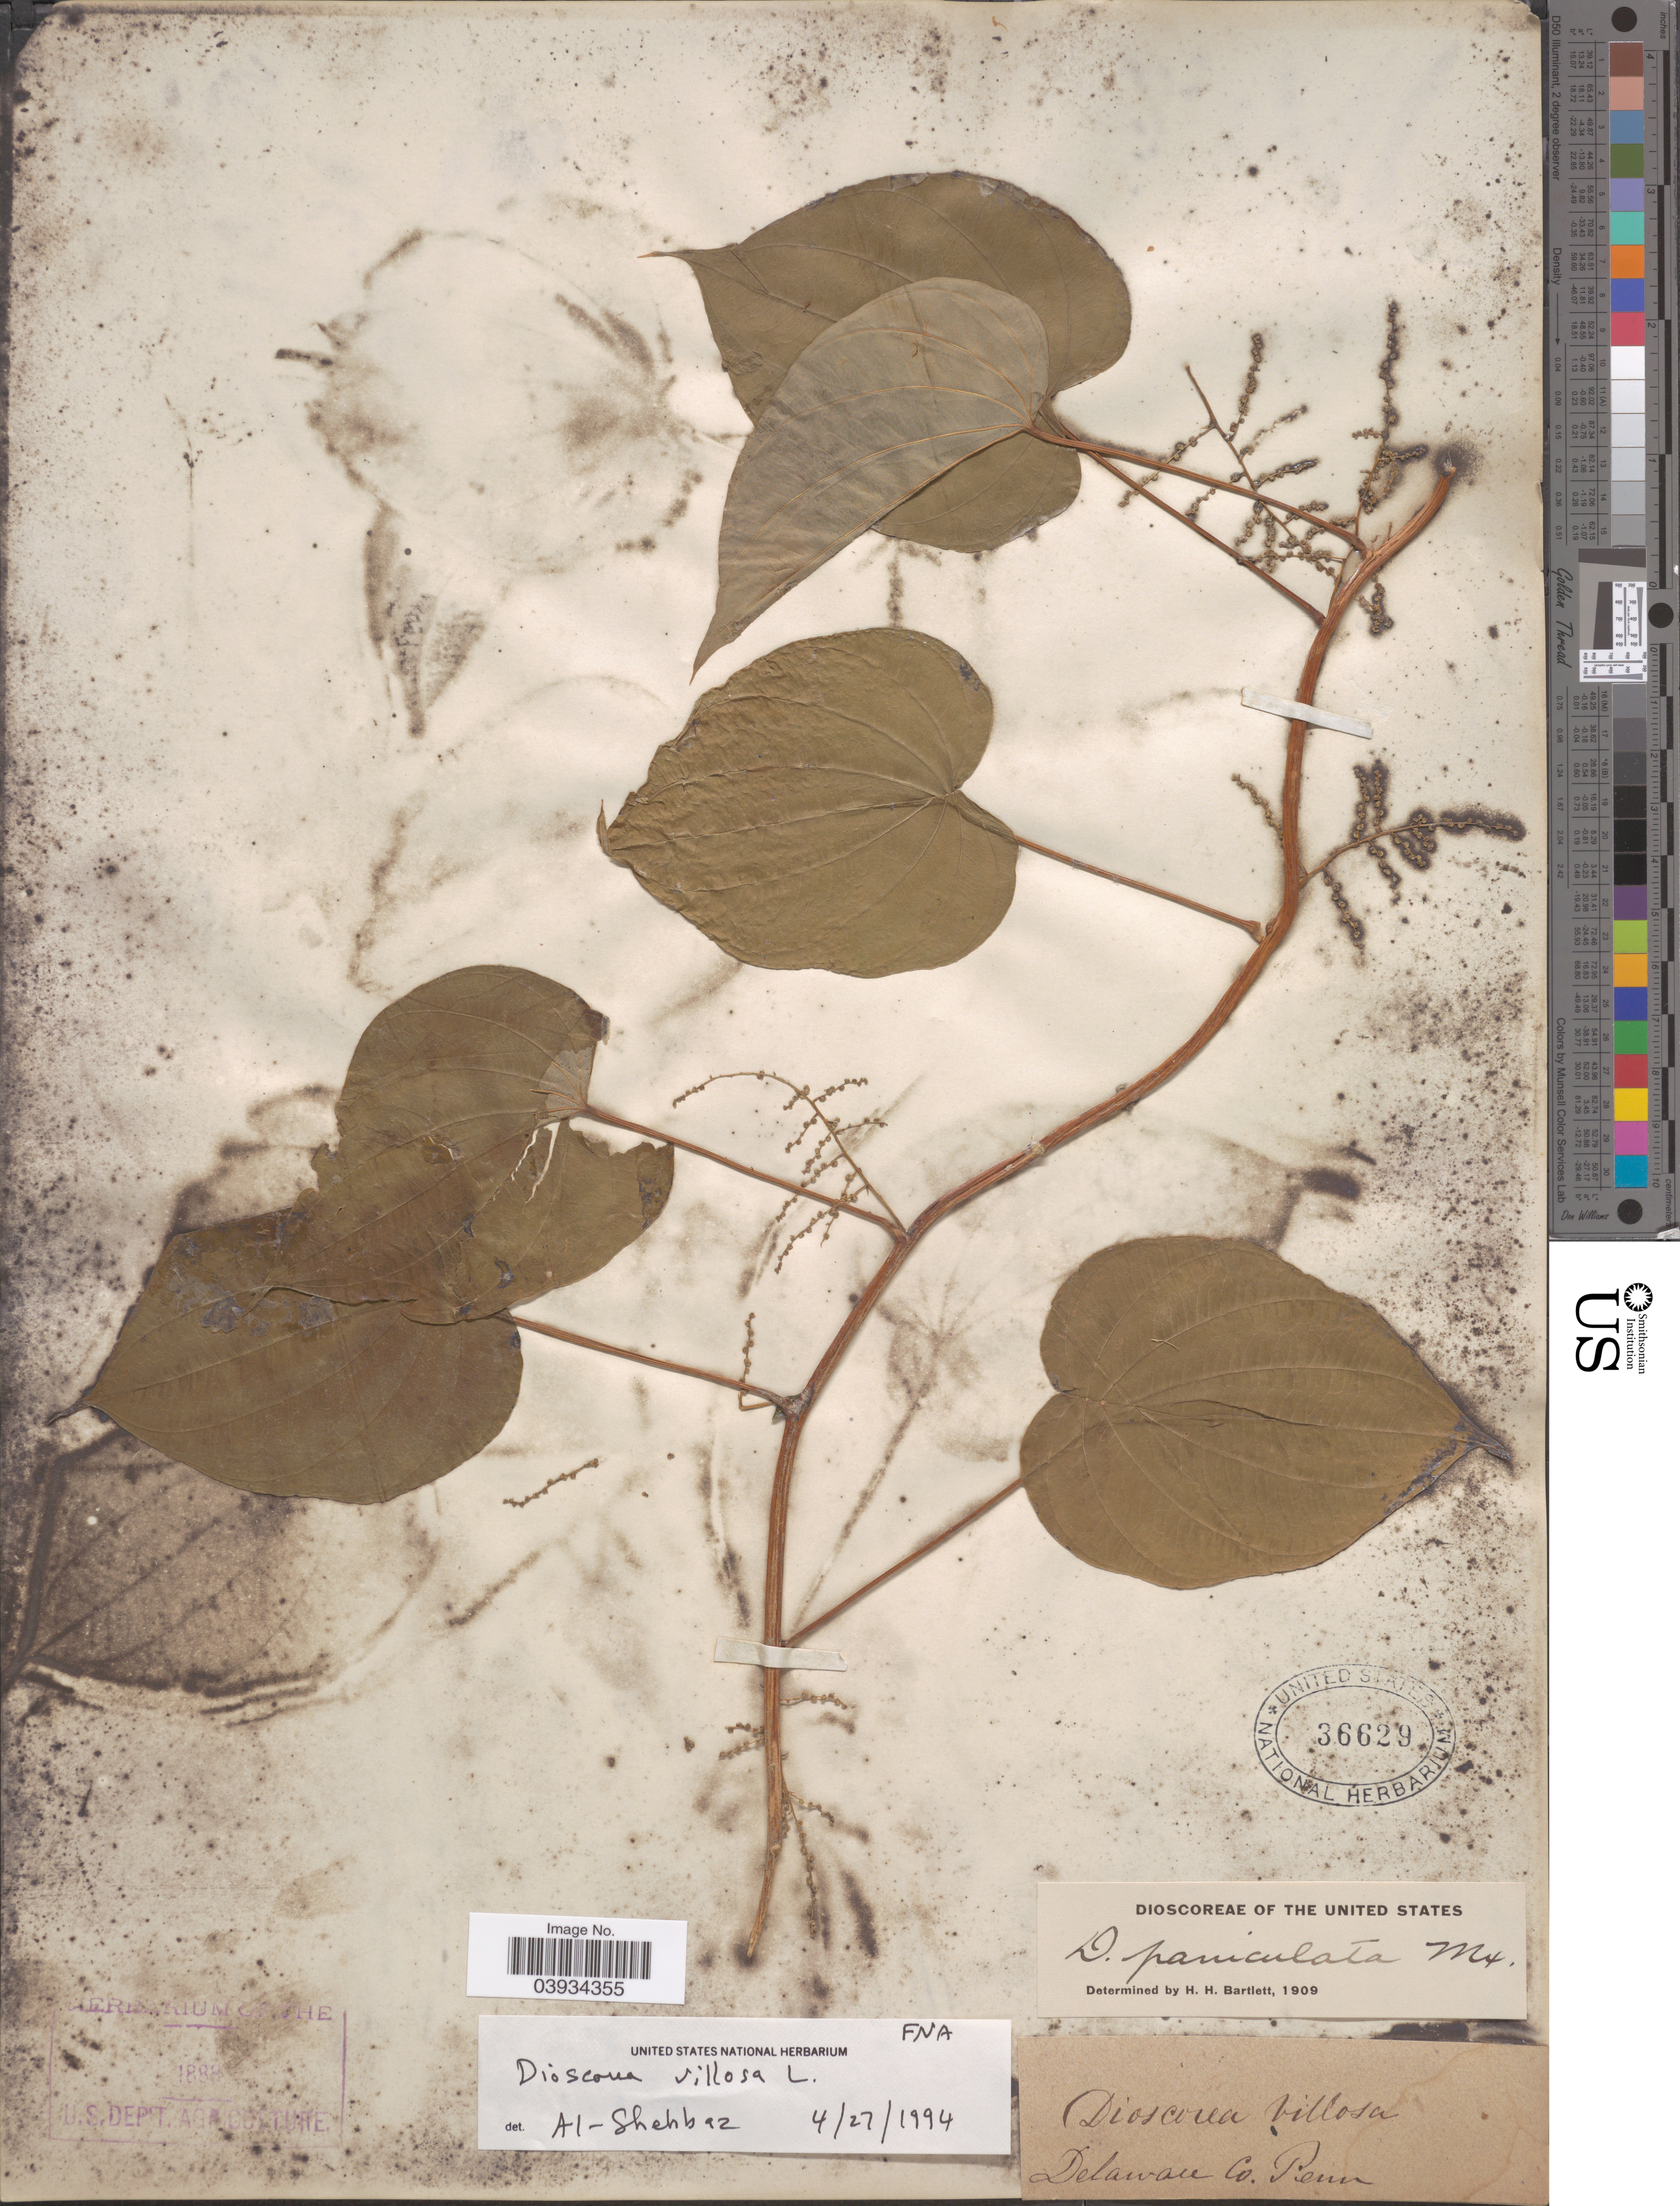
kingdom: Plantae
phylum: Tracheophyta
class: Liliopsida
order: Dioscoreales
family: Dioscoreaceae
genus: Dioscorea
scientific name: Dioscorea villosa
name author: L.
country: United States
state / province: Pennsylvania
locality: Delaware Co.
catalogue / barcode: US 36629